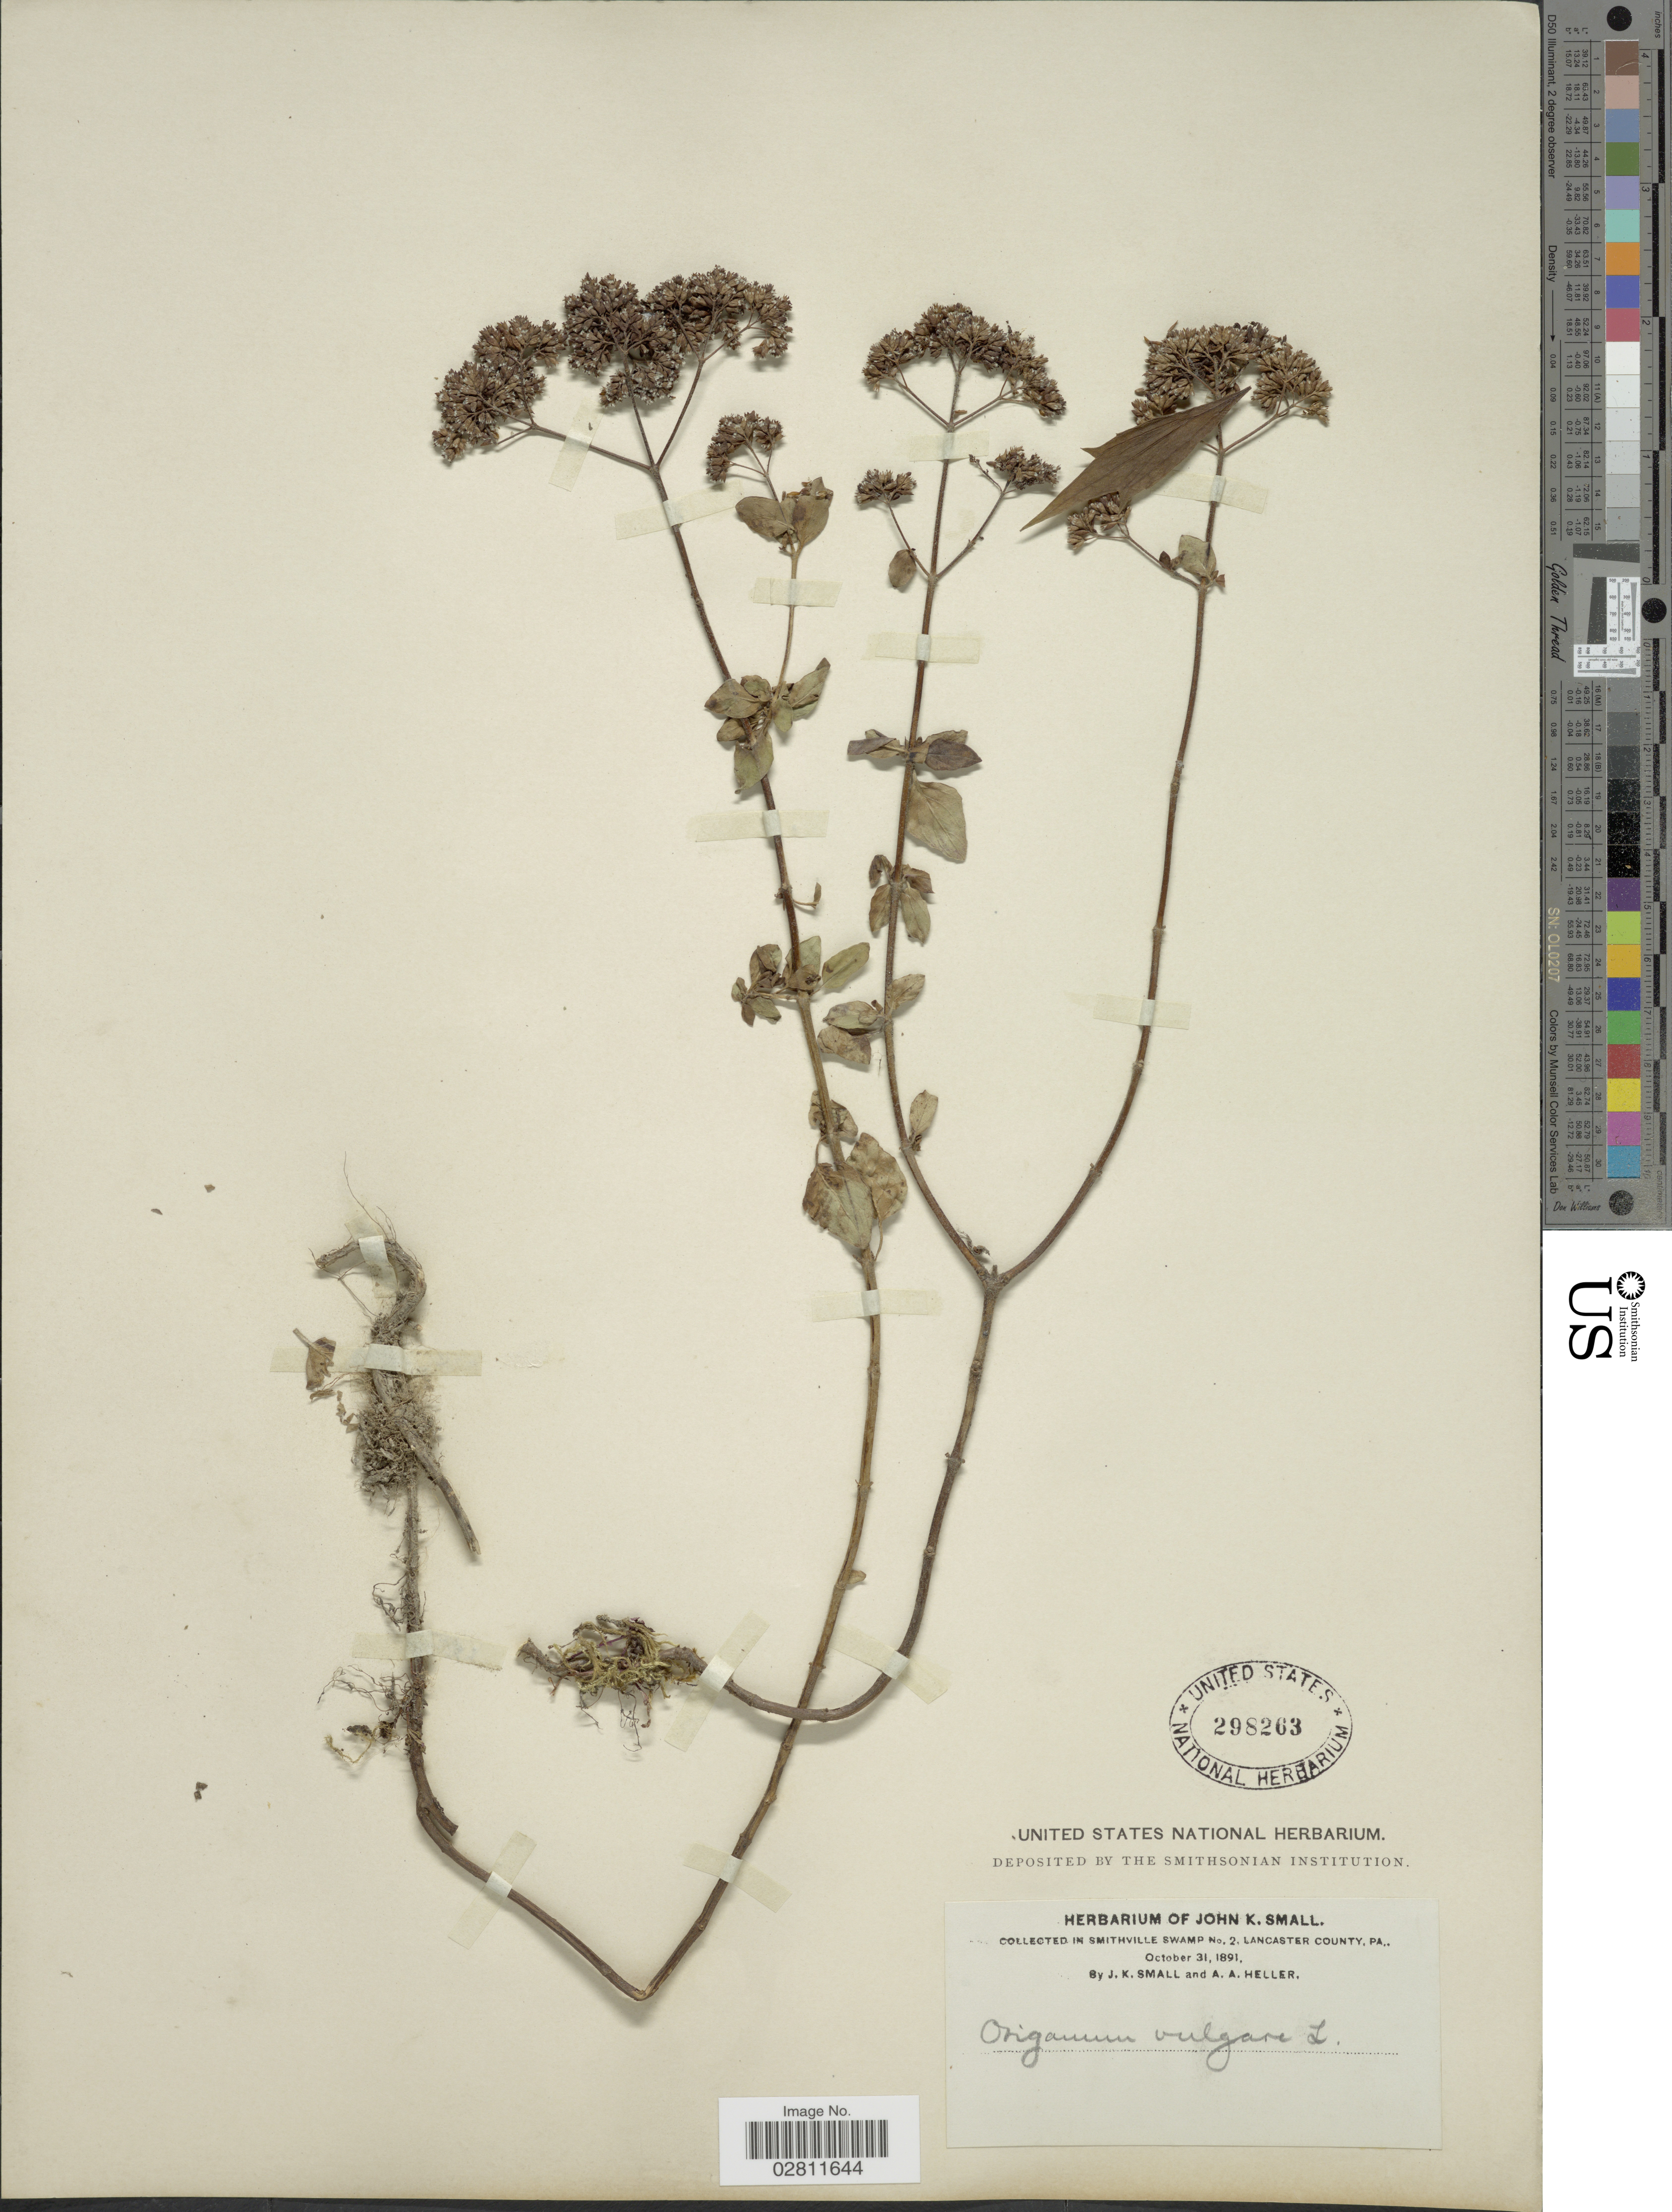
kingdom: Plantae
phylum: Tracheophyta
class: Magnoliopsida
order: Lamiales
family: Lamiaceae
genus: Origanum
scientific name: Origanum vulgare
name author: L.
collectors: J. K. Small & A. A. Heller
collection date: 1891-10-31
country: United States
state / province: Pennsylvania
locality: Collected in Smithville Swamp No. 2, Lancaster County.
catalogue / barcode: US 298263